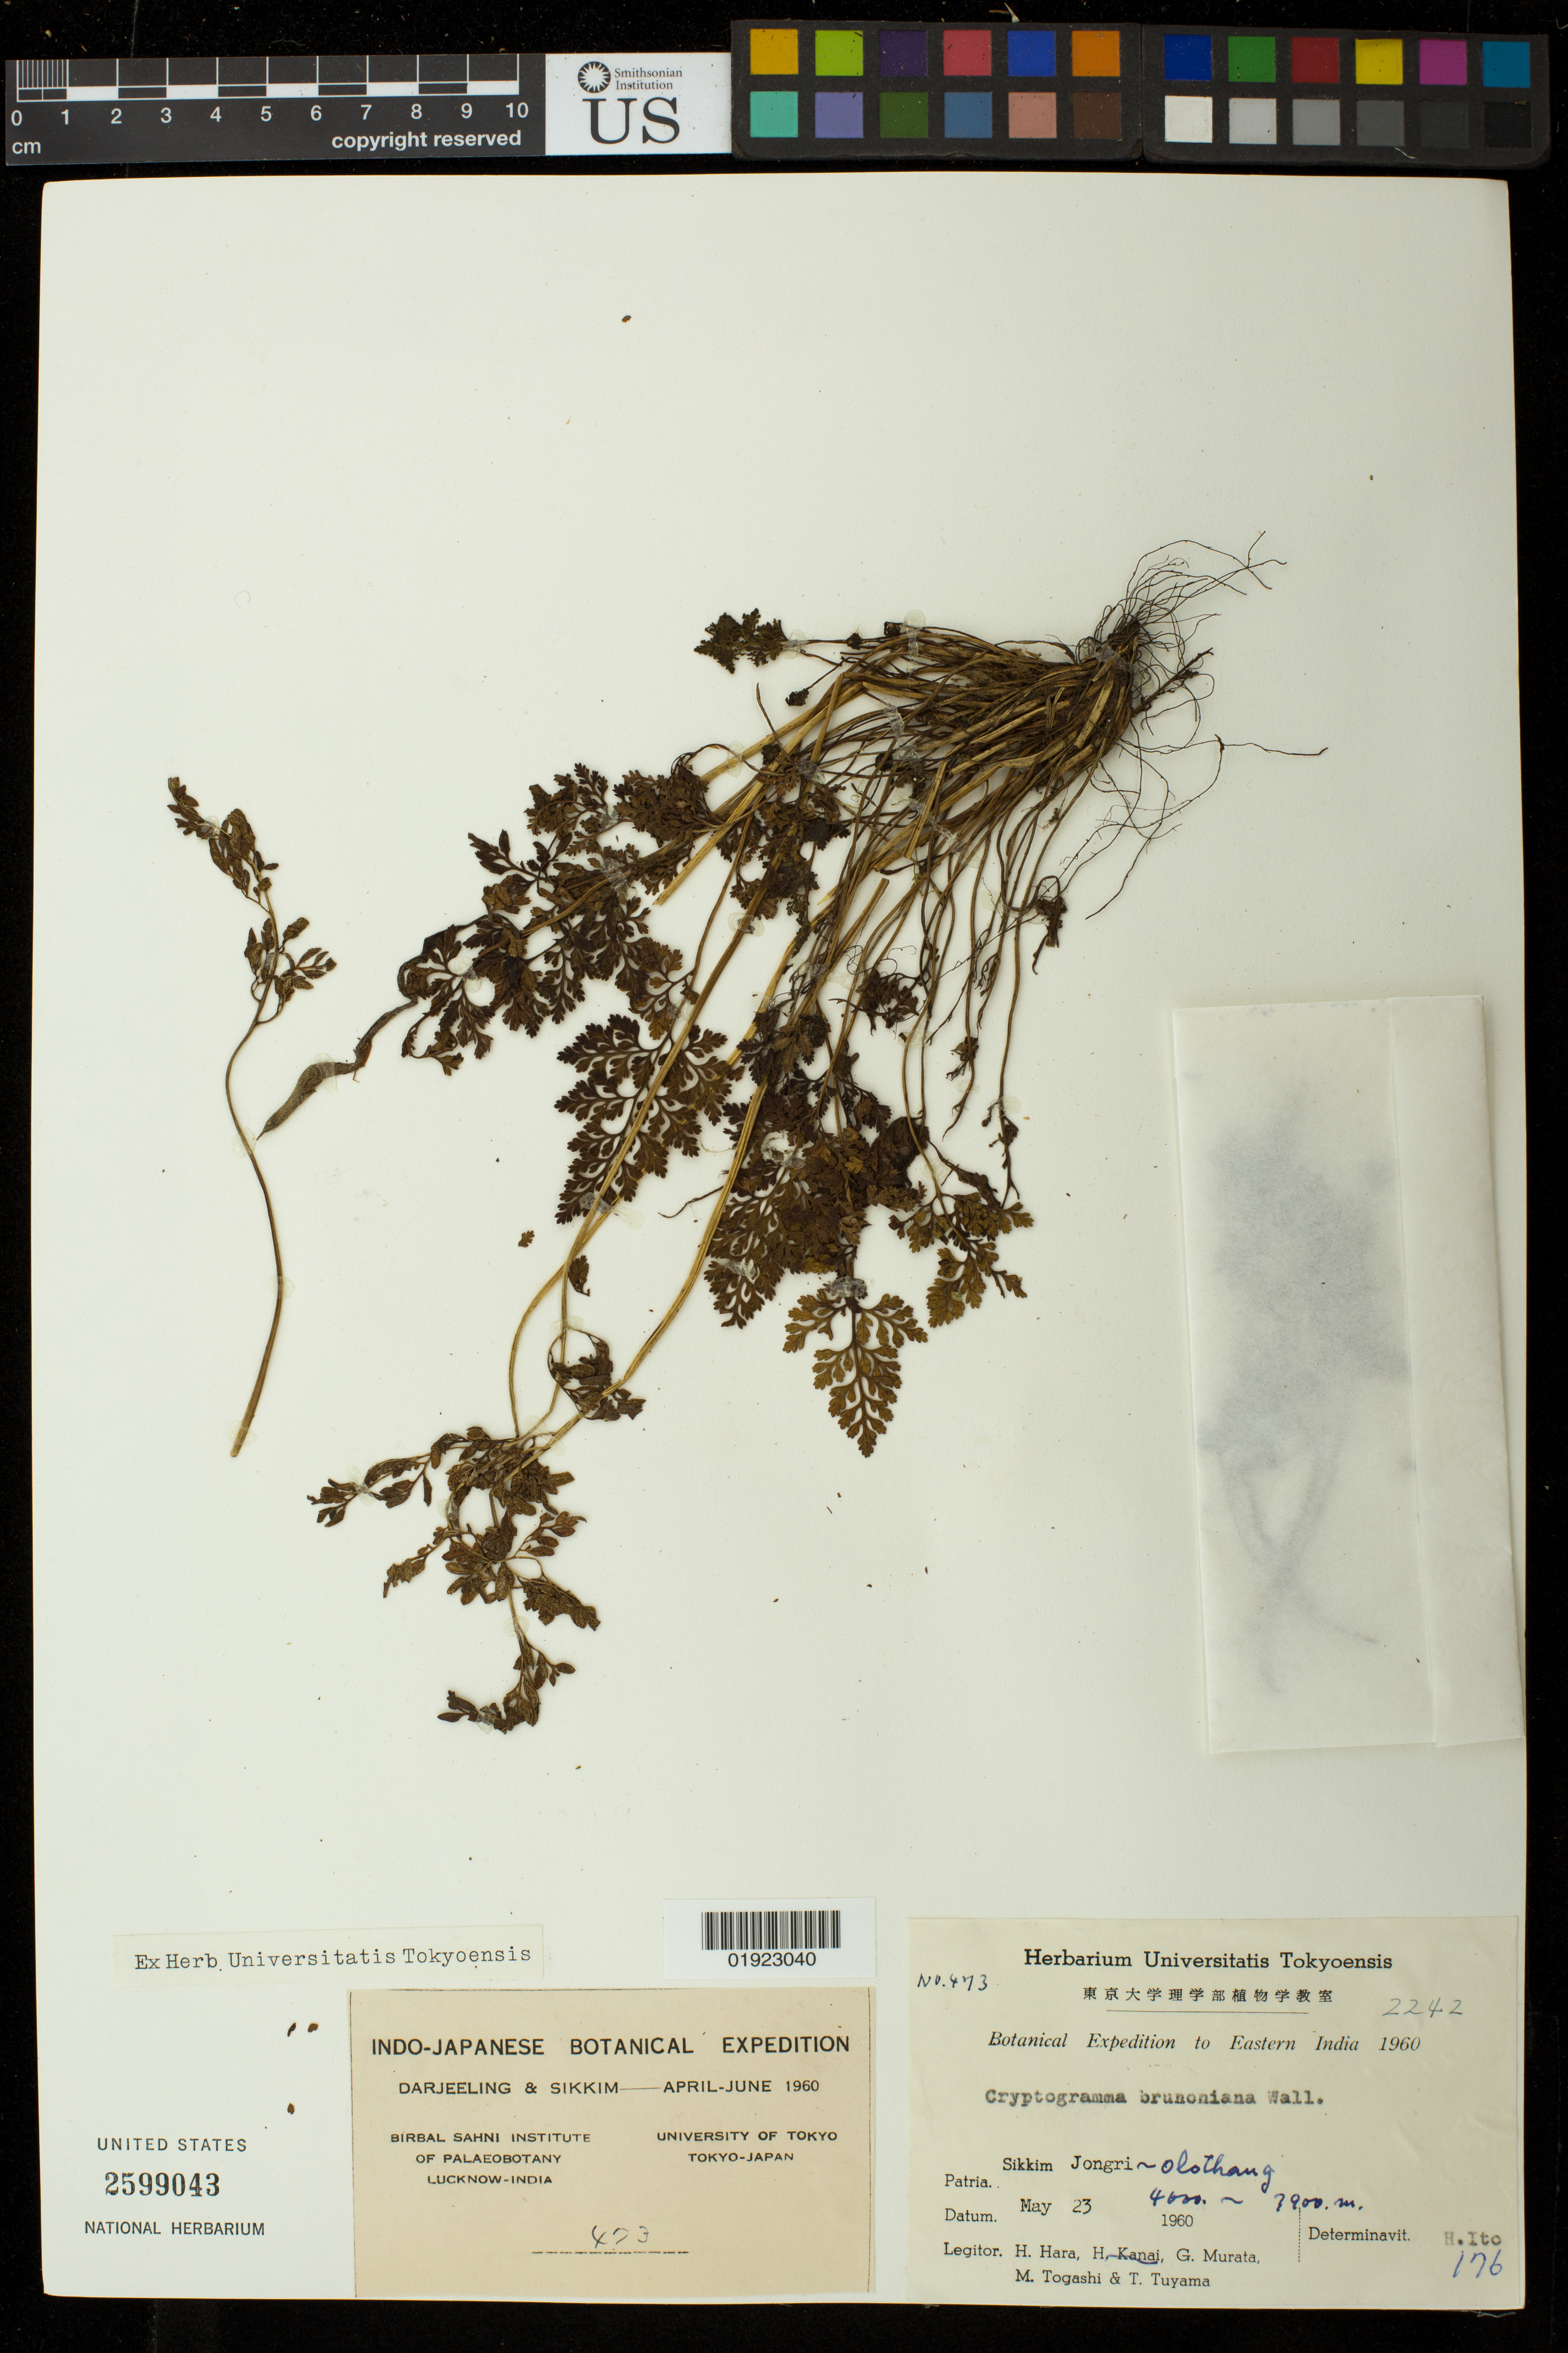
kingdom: Plantae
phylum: Tracheophyta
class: Polypodiopsida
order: Polypodiales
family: Pteridaceae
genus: Cryptogramma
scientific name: Cryptogramma brunoniana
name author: Wall. ex Hook. & Grev.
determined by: Itô, H.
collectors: H. Hara, G. Murata, M. Togashi & T. Tuyama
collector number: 473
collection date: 1960-05-23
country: India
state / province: Sikkim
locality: Dzongri- Olothang.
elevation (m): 4000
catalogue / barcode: US 2599043